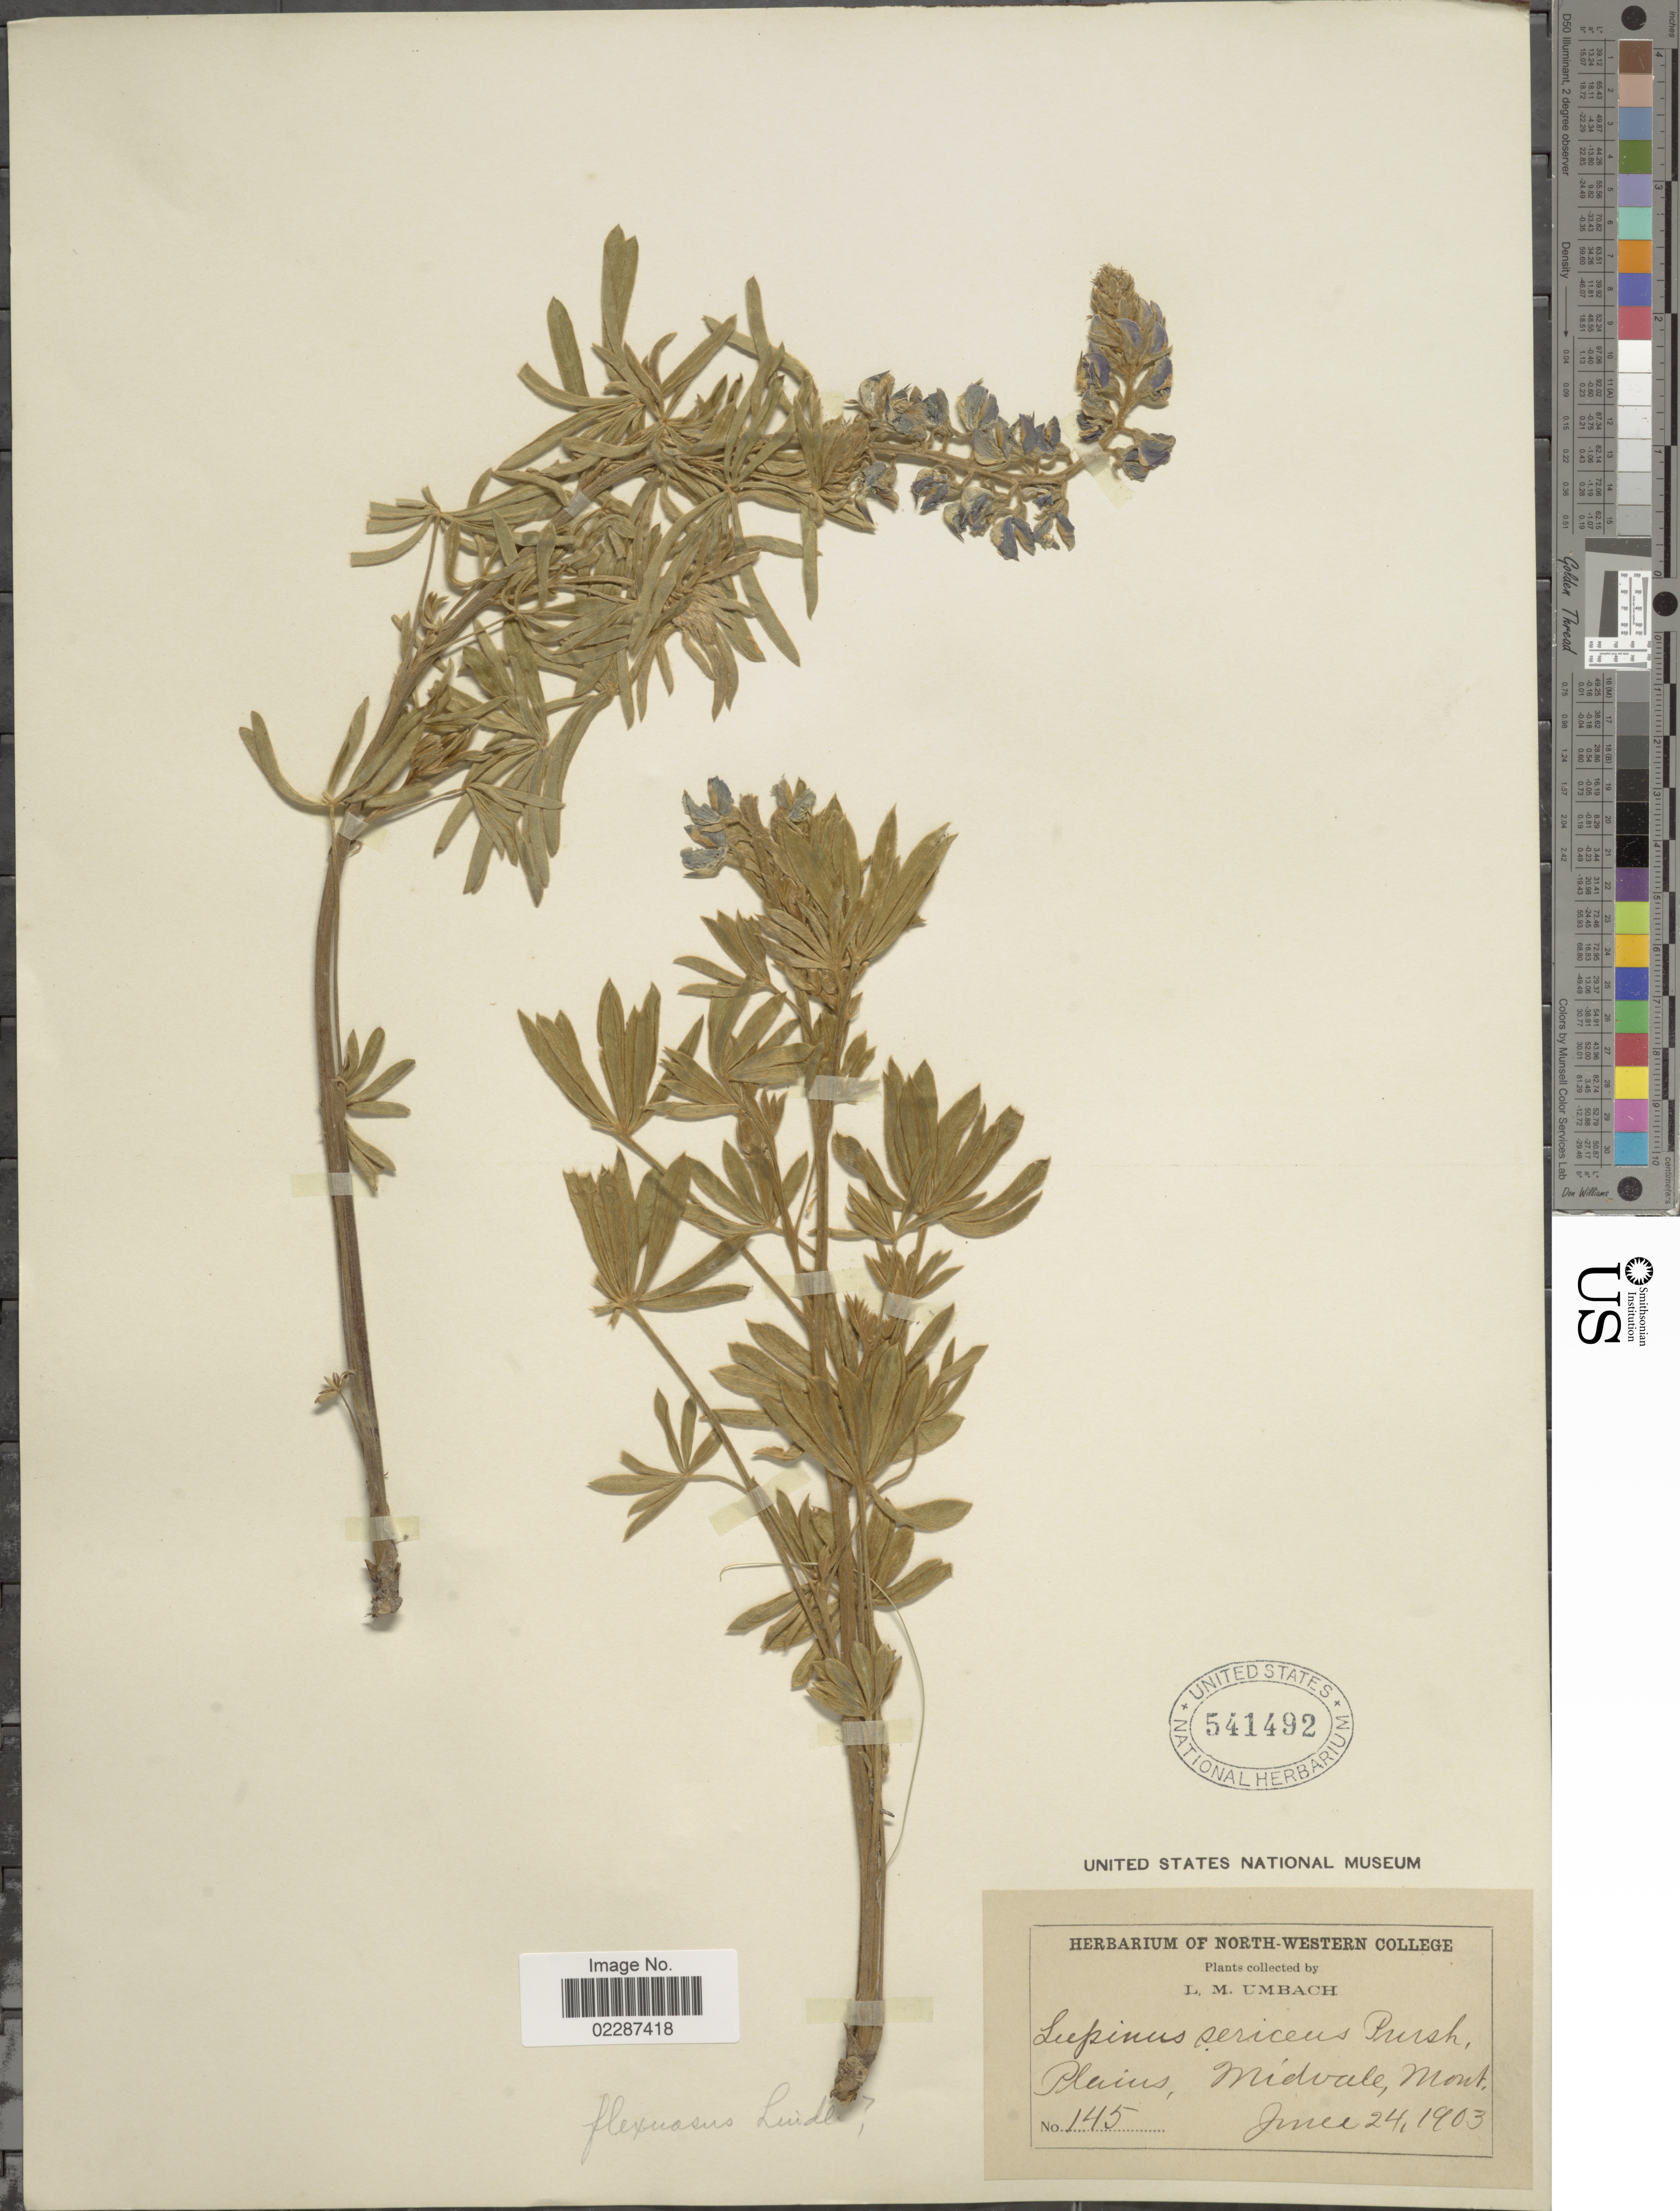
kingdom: Plantae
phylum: Tracheophyta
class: Magnoliopsida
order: Fabales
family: Fabaceae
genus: Lupinus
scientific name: Lupinus sericeus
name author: Pursh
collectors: L. M. Umbach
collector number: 145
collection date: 1903-06-24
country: United States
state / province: Montana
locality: Plains, Midvale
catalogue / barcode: US 541492